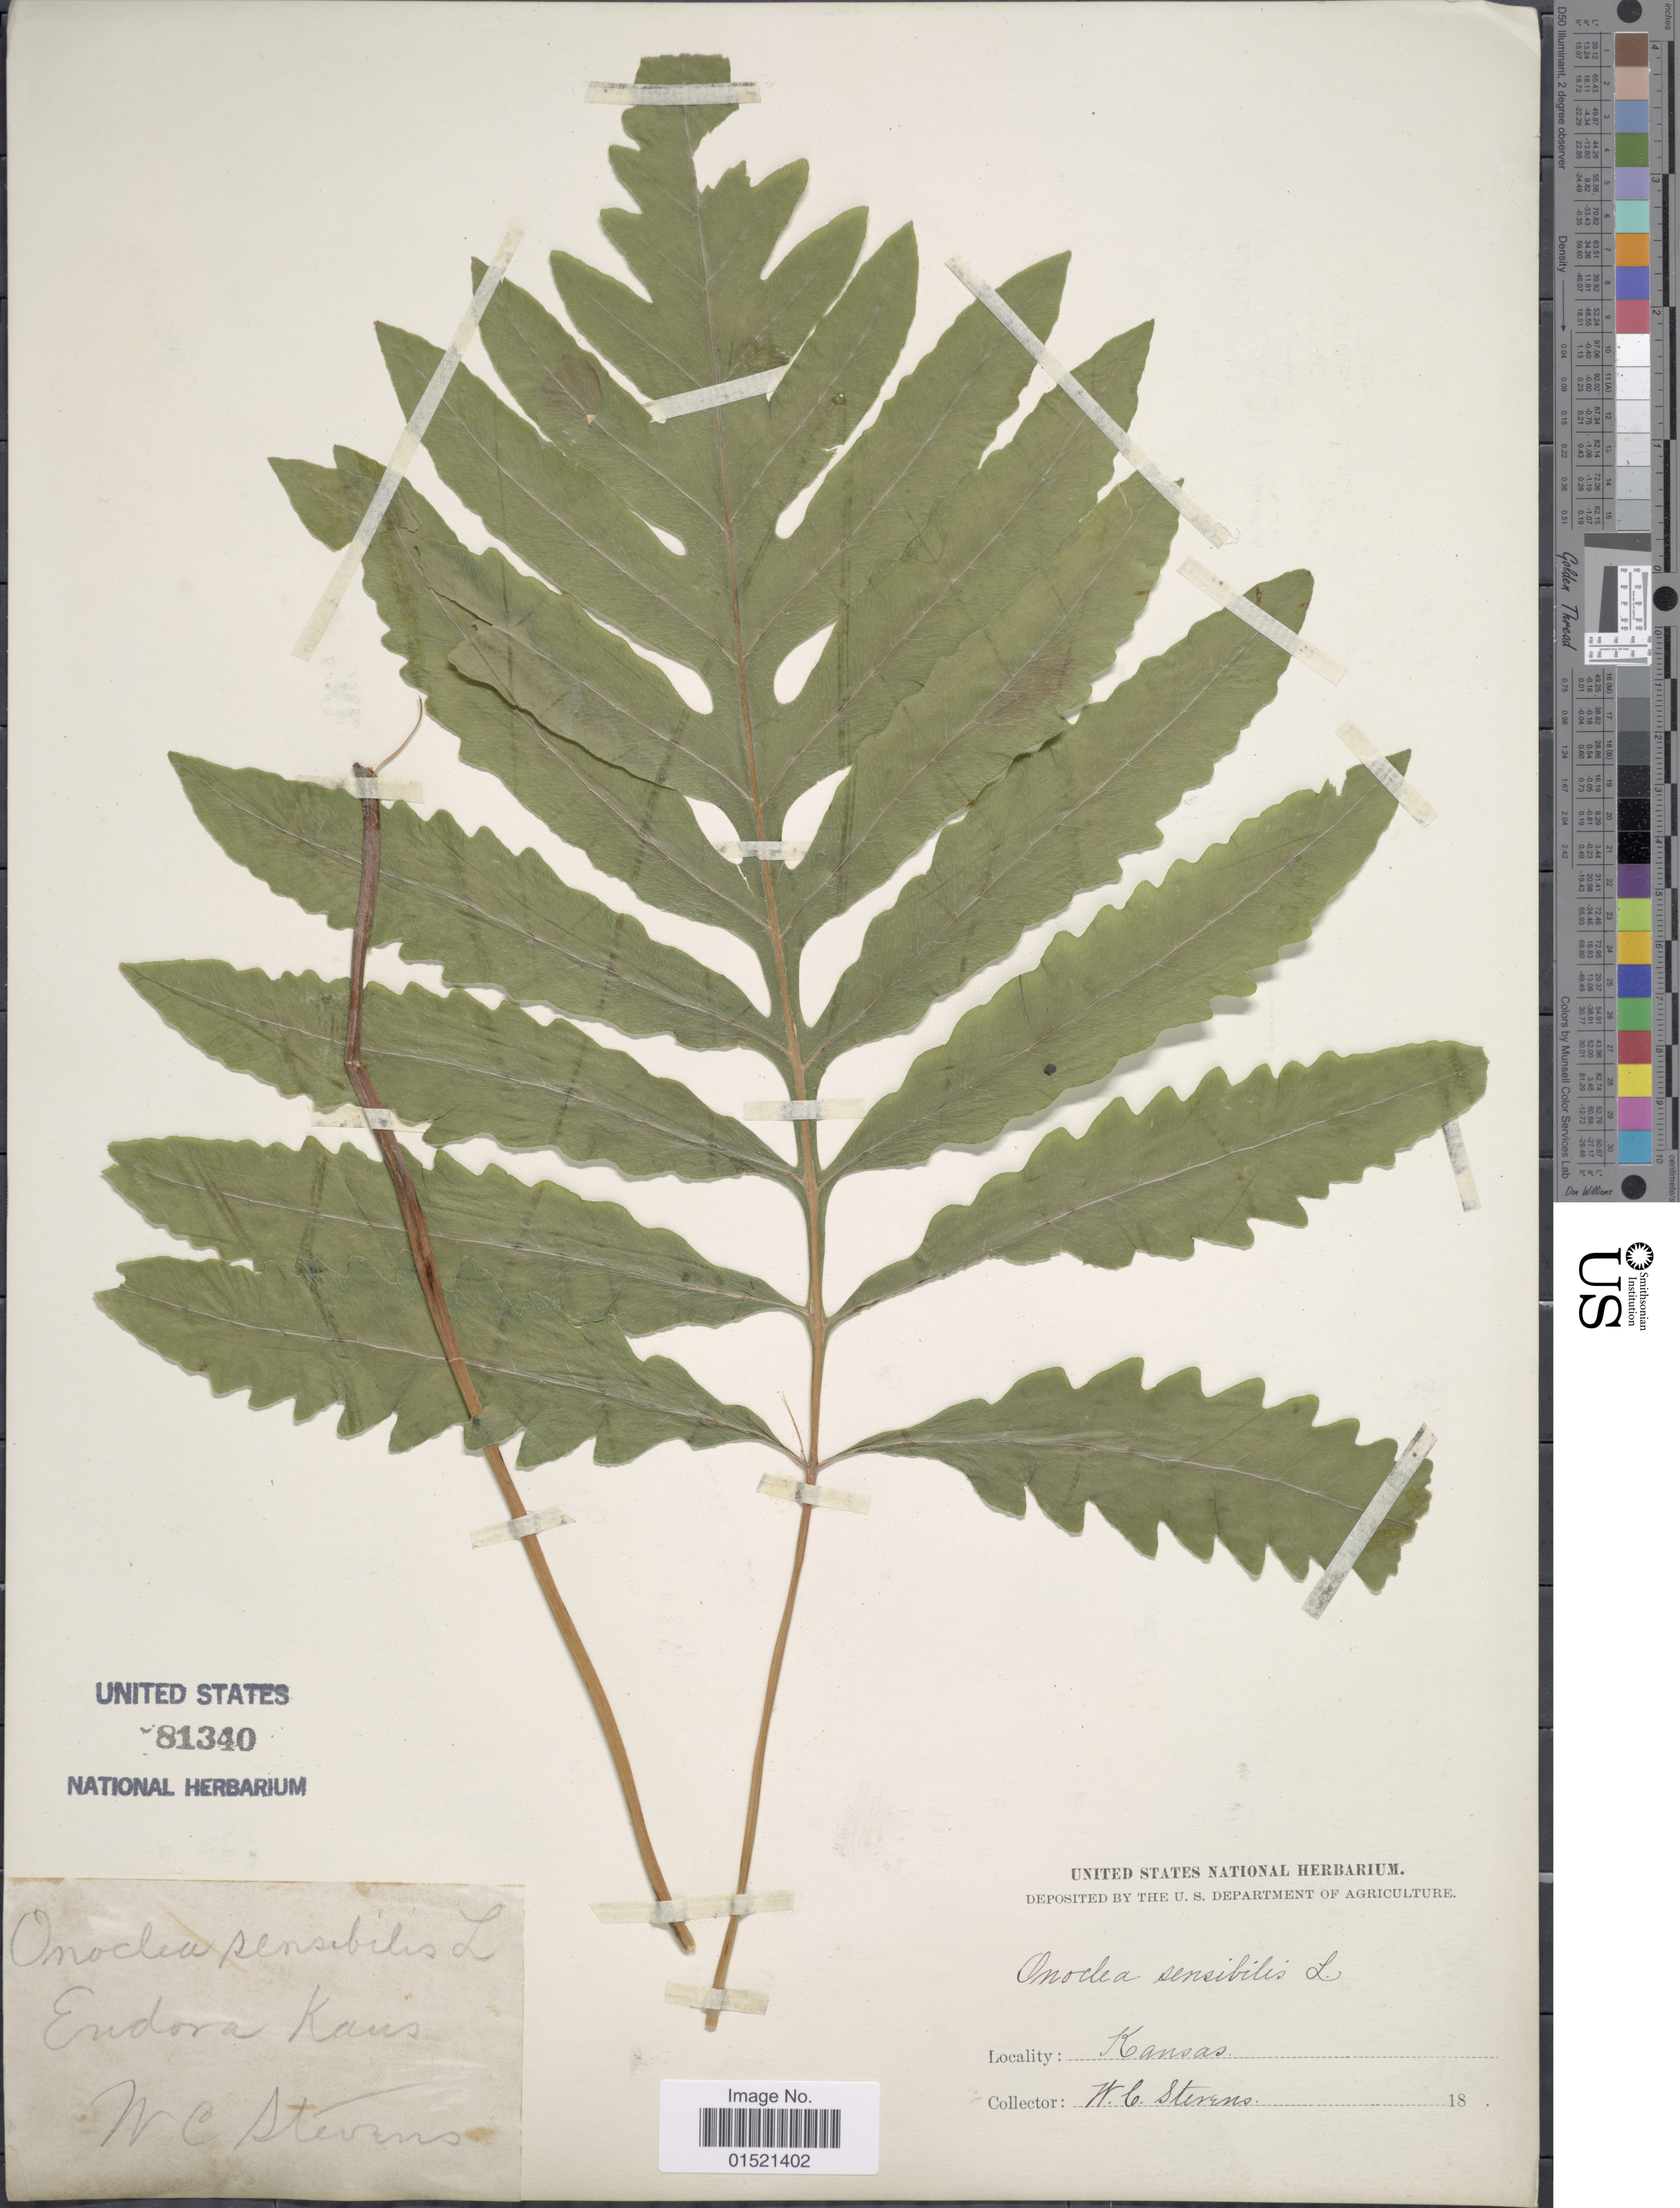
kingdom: Plantae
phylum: Tracheophyta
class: Polypodiopsida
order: Polypodiales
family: Onocleaceae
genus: Onoclea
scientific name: Onoclea sensibilis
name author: L.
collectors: W. C. Stevens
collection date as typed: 18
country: United States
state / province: Kansas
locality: Eudora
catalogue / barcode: US 81340